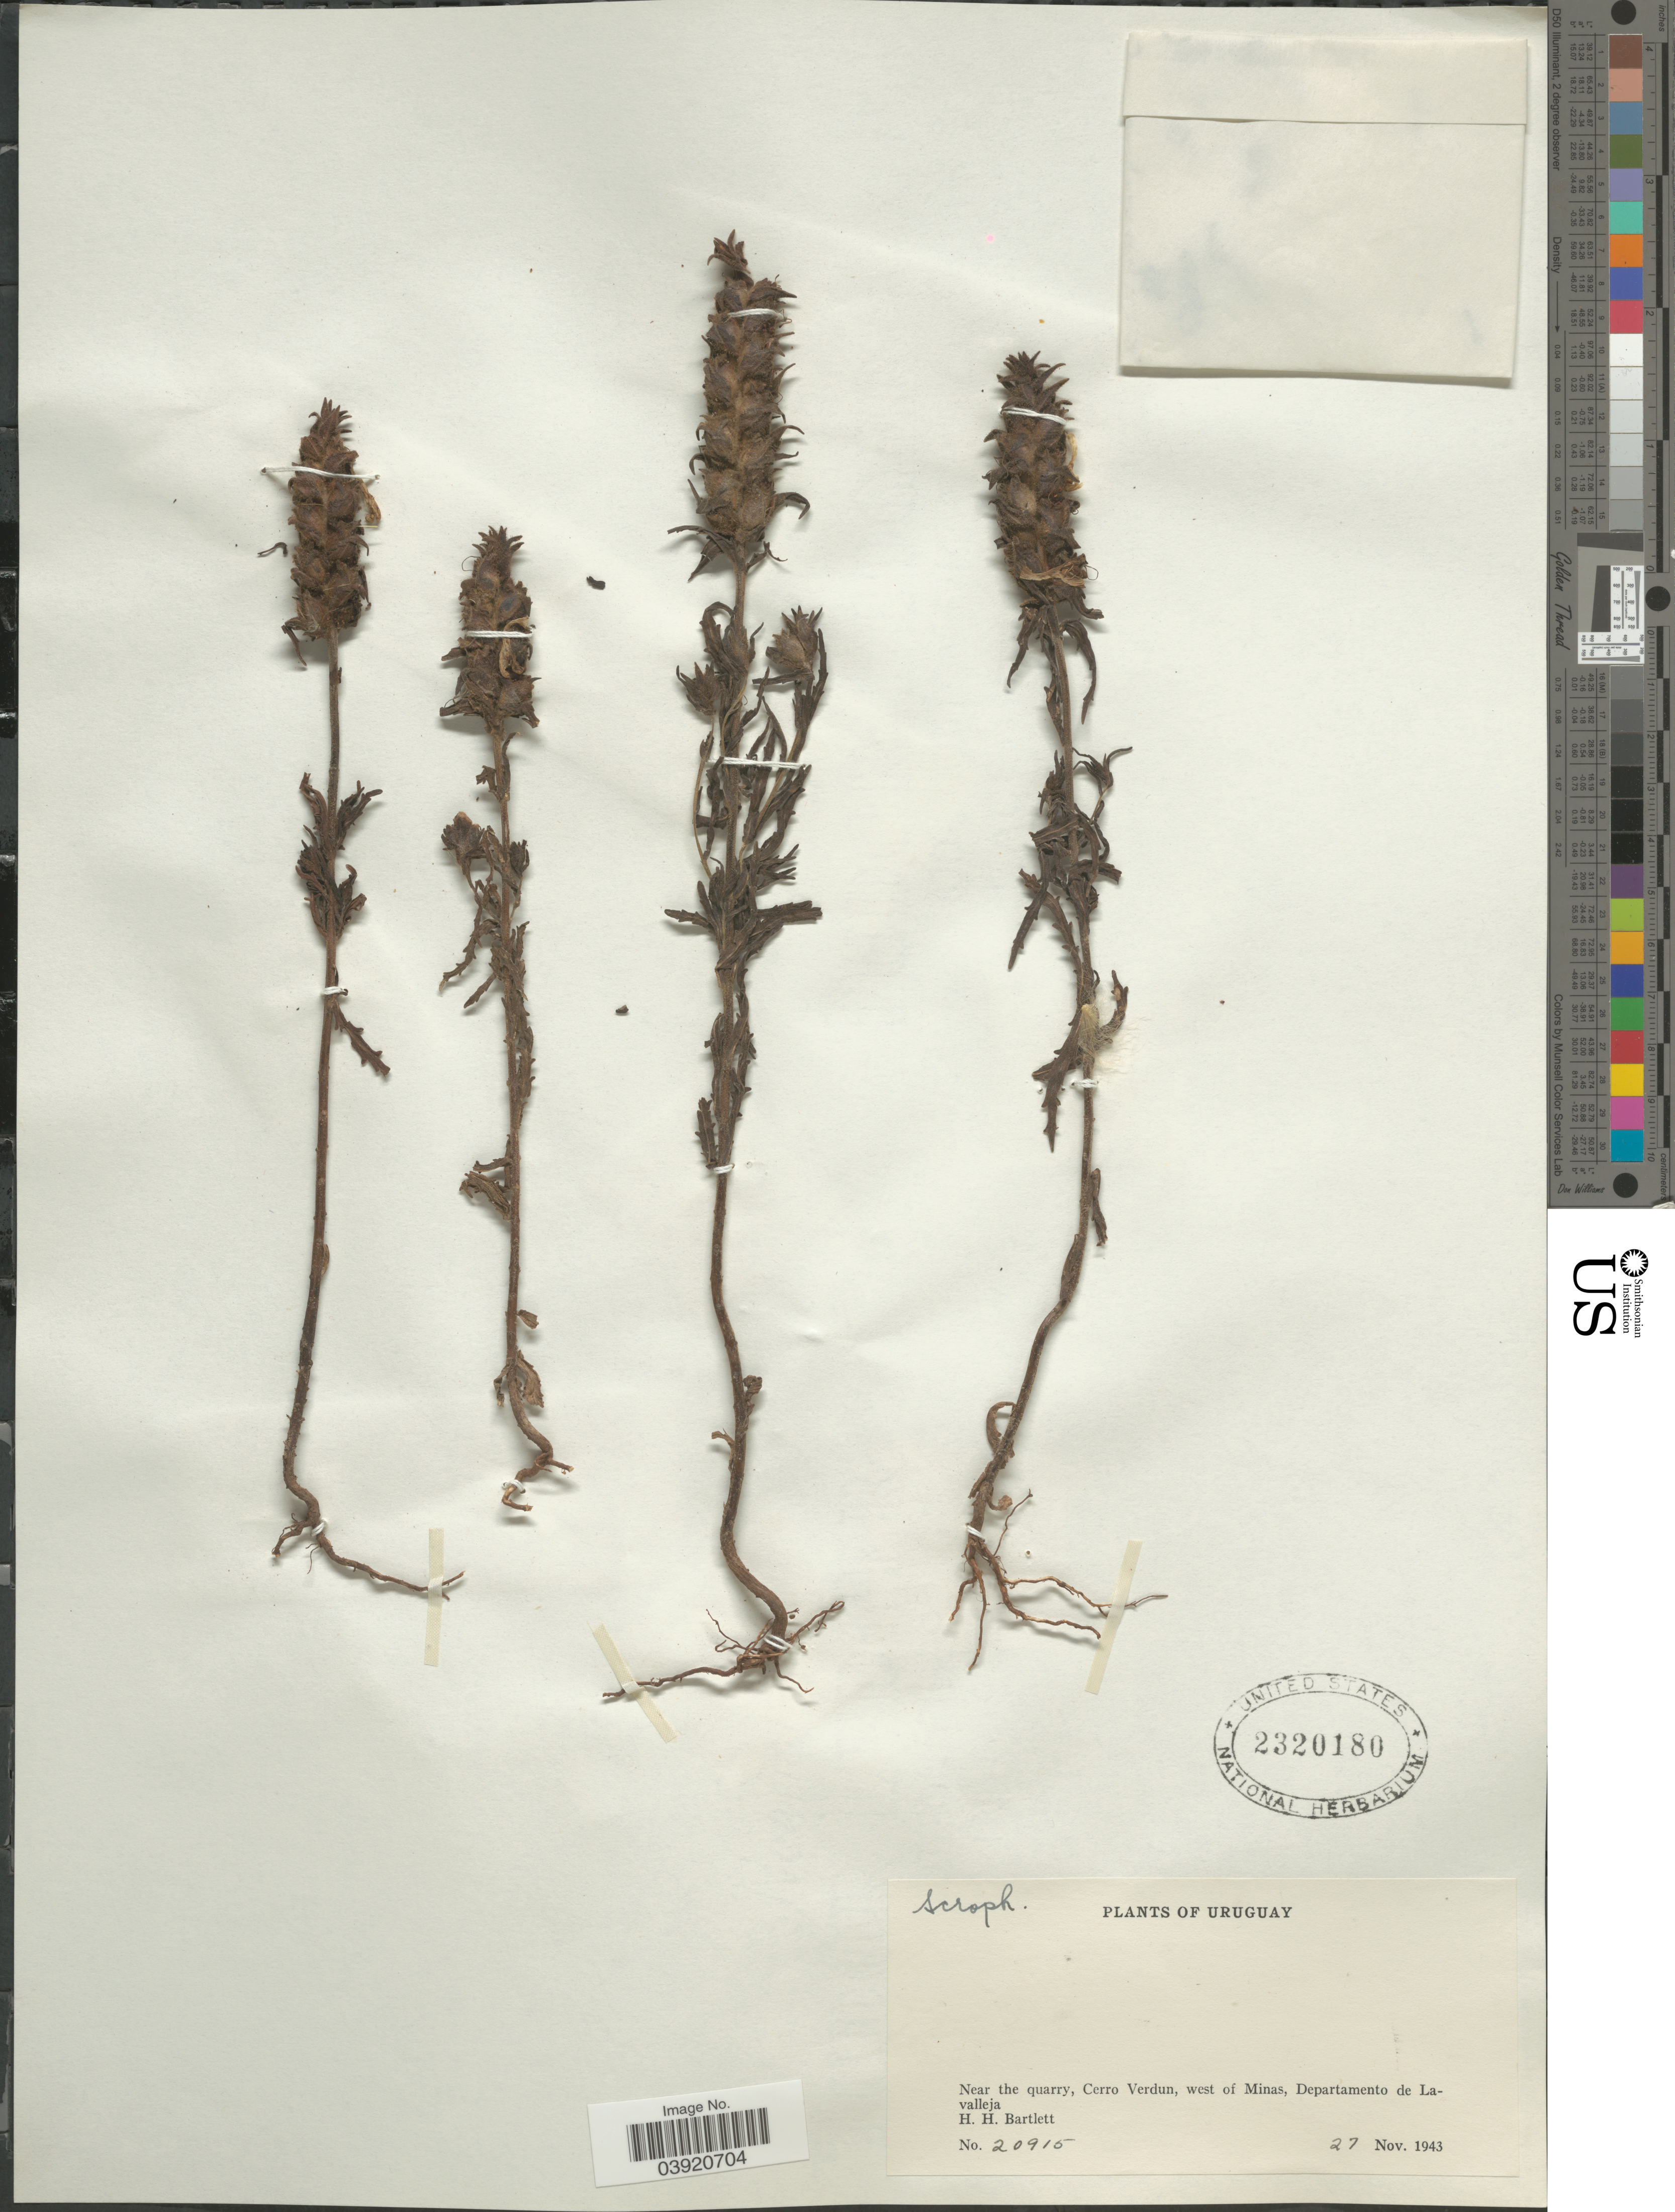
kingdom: Plantae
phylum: Tracheophyta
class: Magnoliopsida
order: Lamiales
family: Orobanchaceae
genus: Bellardia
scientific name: Bellardia trixago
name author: (L.) All.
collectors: H. H. Bartlett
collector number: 20915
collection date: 1943-11-27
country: Uruguay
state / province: Lavalleja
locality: Near the quarry, Cerro Verdun, west of Minas, Departamento de Lavalleja.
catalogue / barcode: US 2320180